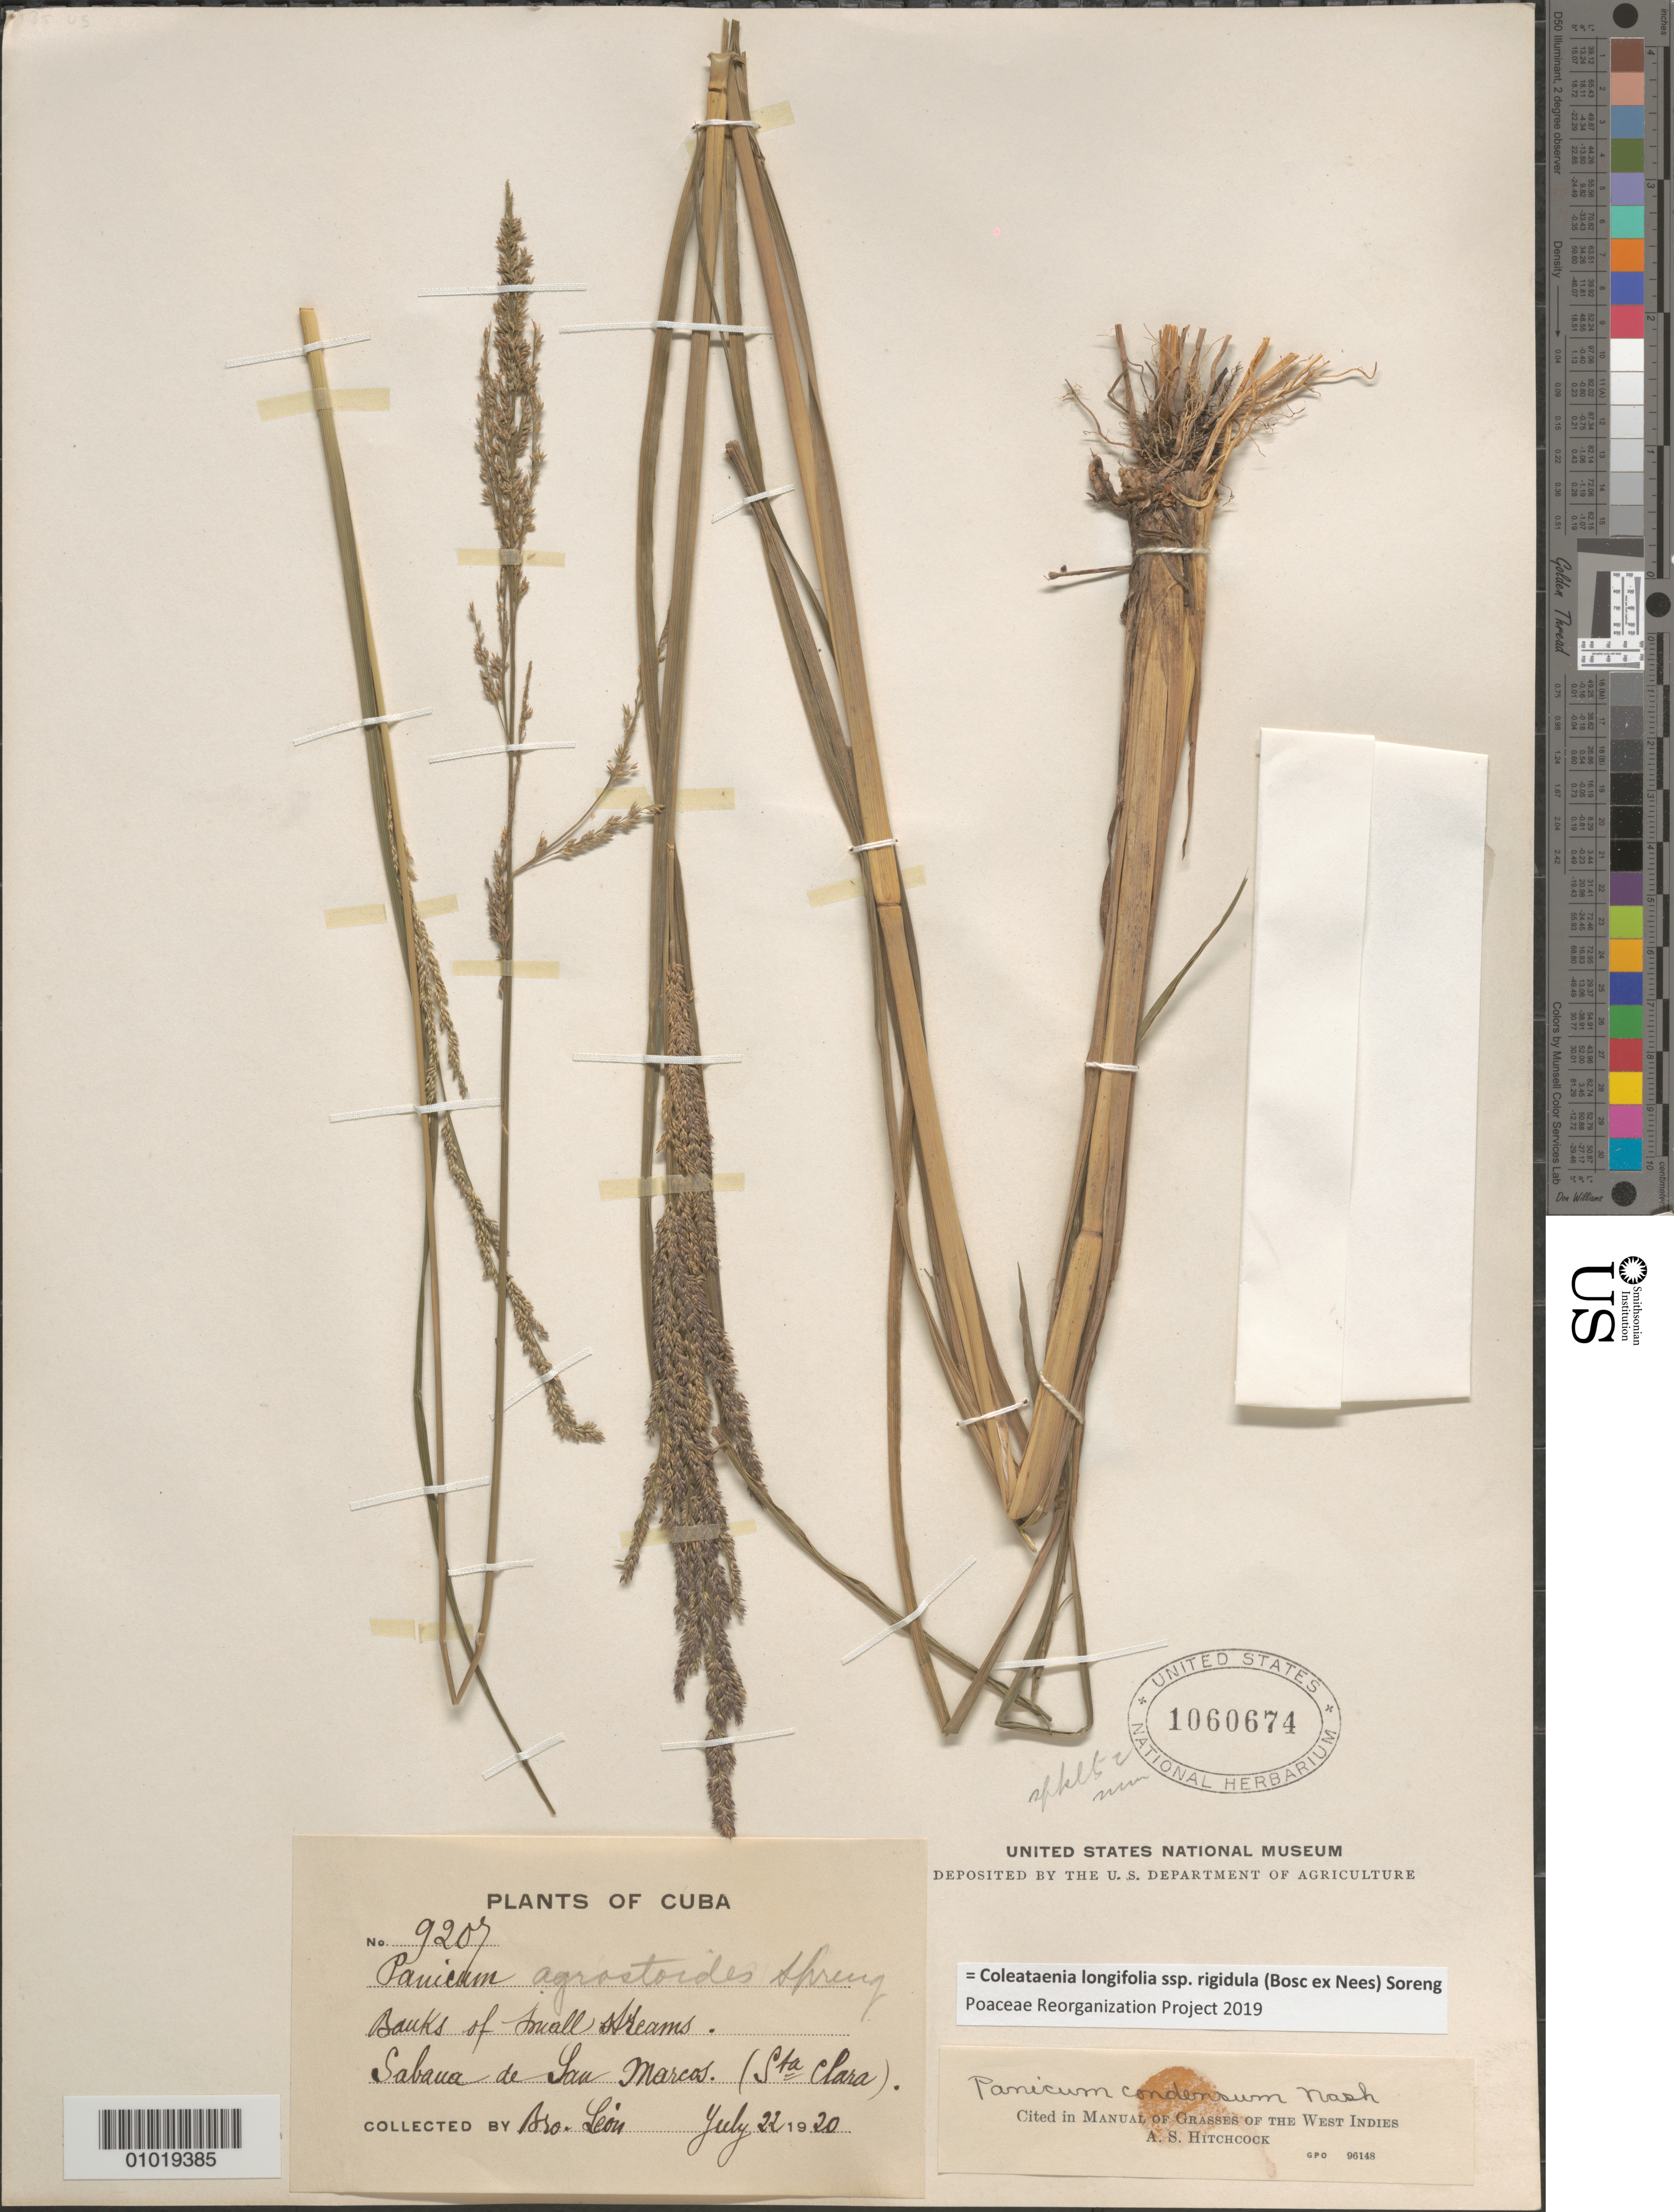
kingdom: Plantae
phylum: Tracheophyta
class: Liliopsida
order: Poales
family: Poaceae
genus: Panicum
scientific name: Panicum condensum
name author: Nash ex Small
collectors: Bro. León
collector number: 9207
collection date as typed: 22 Jul 1920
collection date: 1920-07-22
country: Cuba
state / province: Villa Clara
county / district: Santa Clara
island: Cuba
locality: Sabana de San Marcos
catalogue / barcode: US 1060674